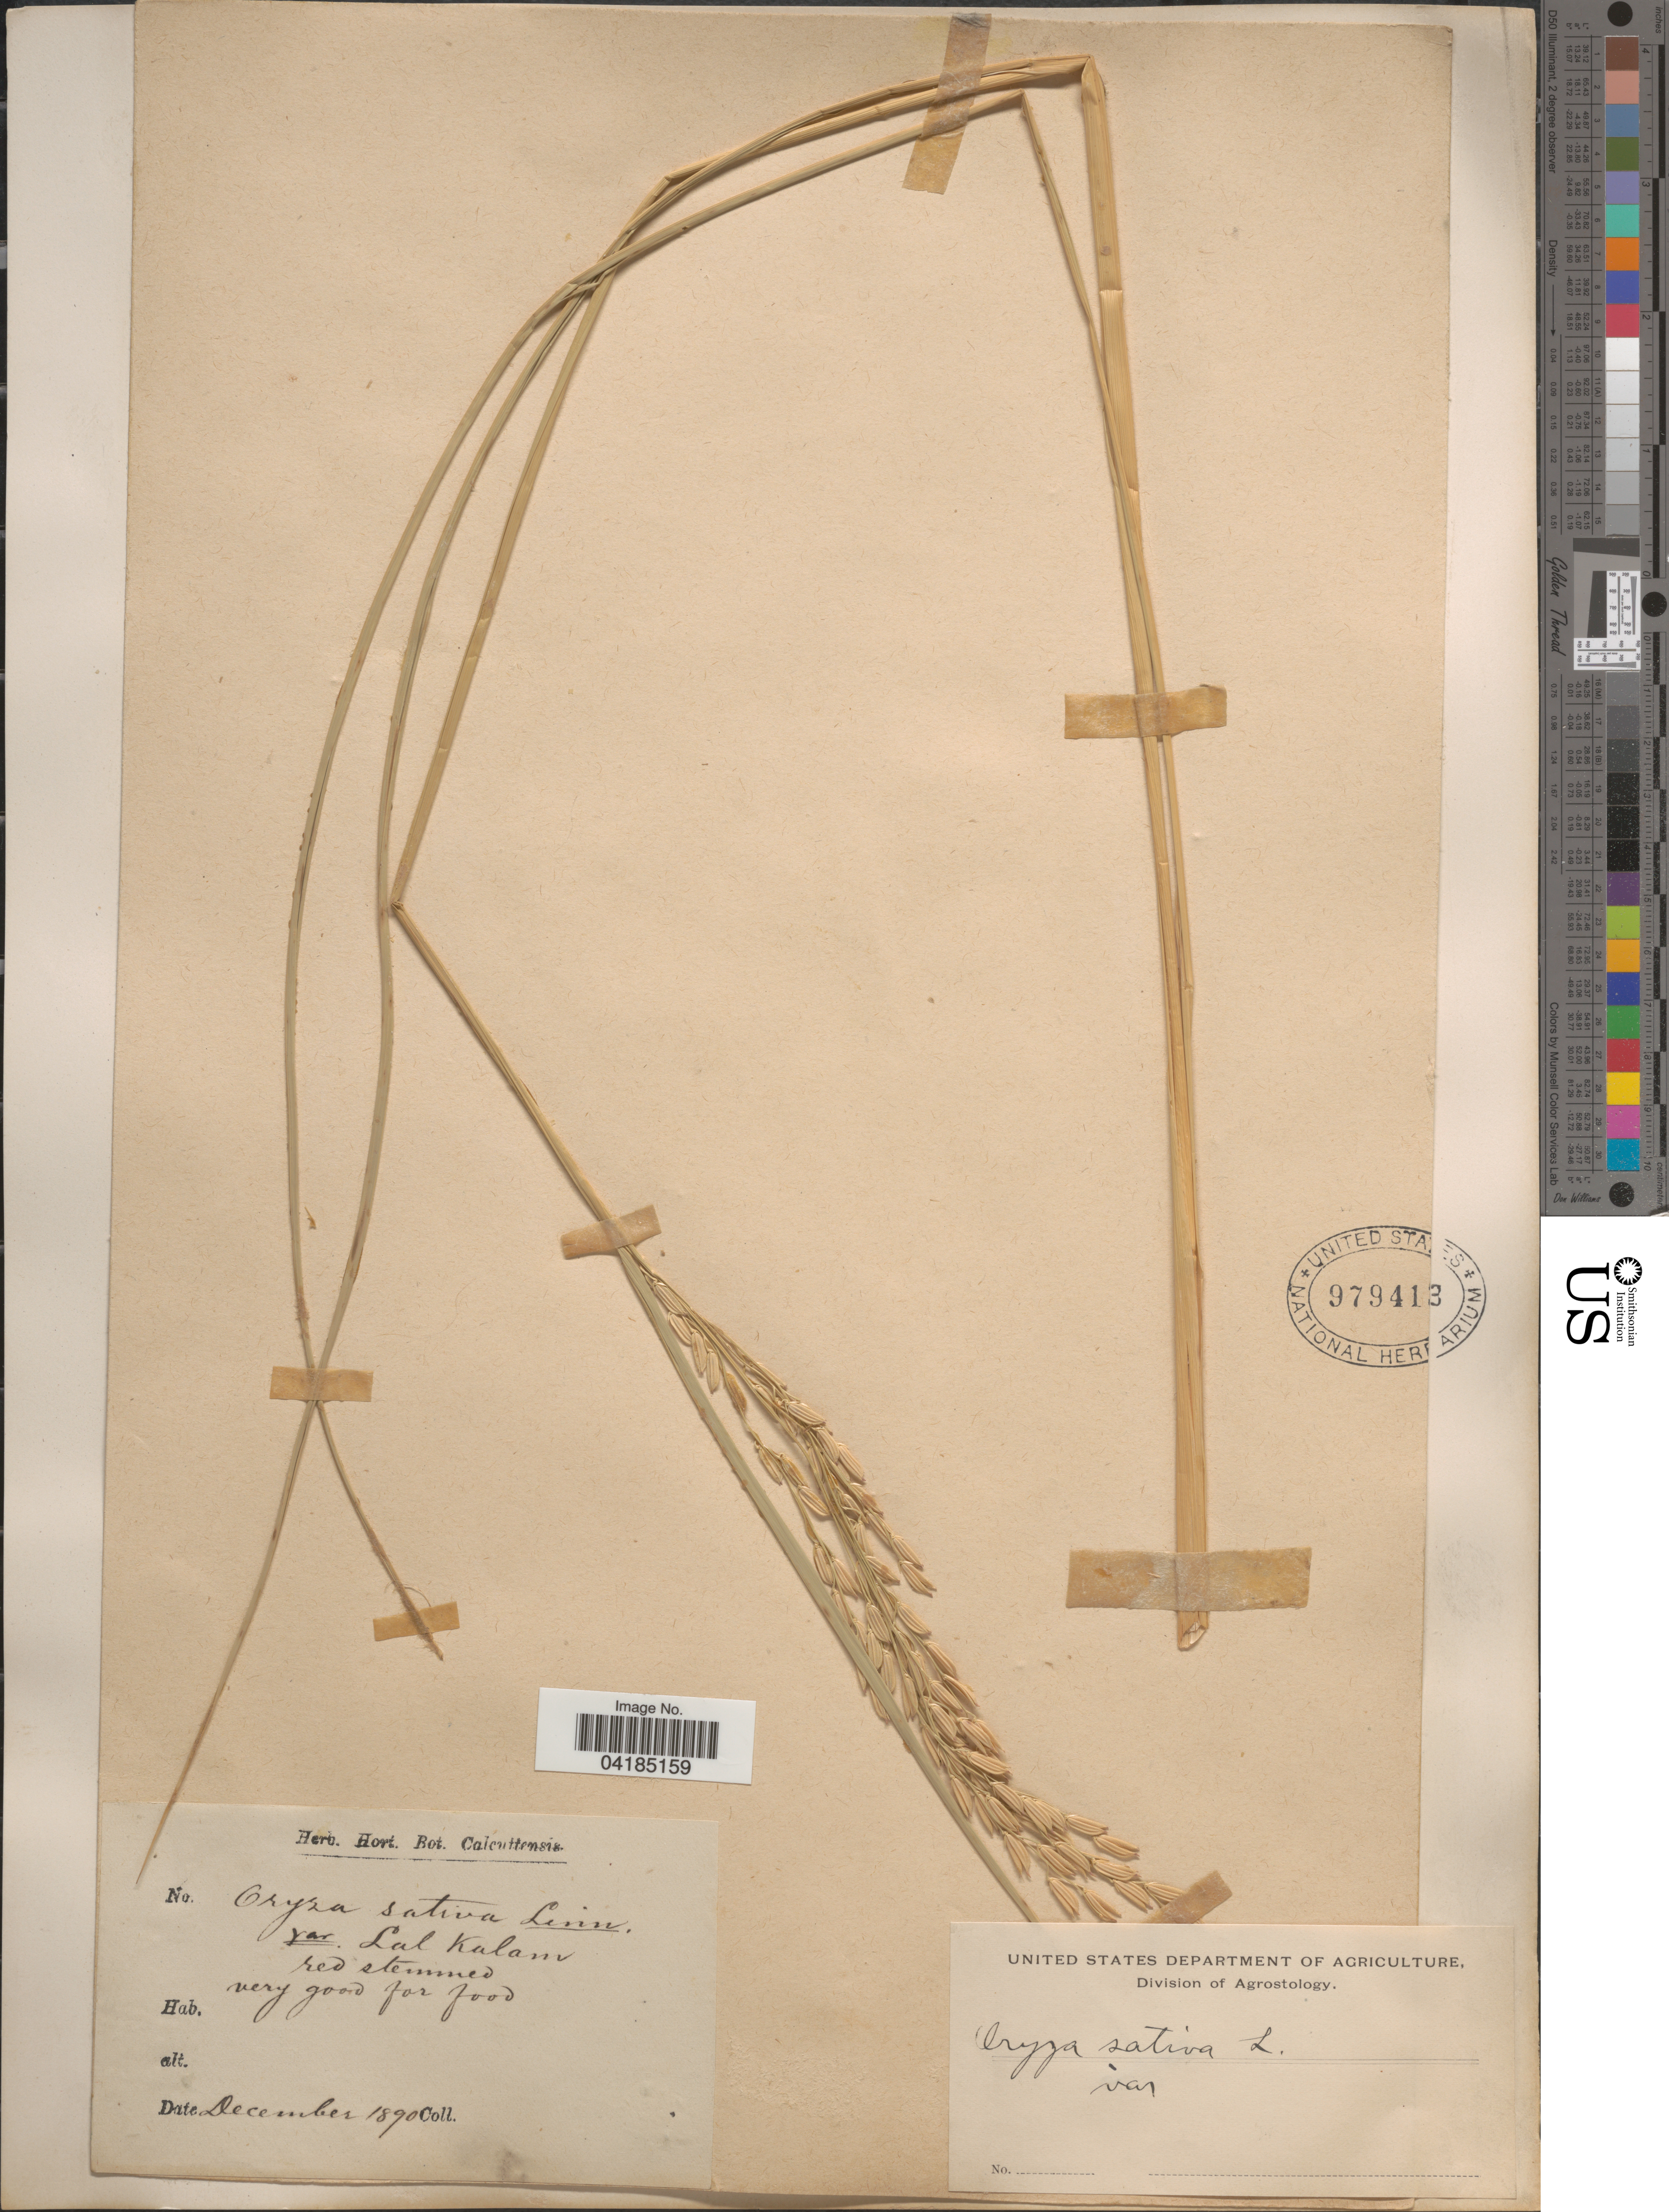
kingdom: Plantae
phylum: Tracheophyta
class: Liliopsida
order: Poales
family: Poaceae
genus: Oryza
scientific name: Oryza sativa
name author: L.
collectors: ex Herb. Hort. Bot. Calcuttensis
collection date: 1890-12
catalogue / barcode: US 979413